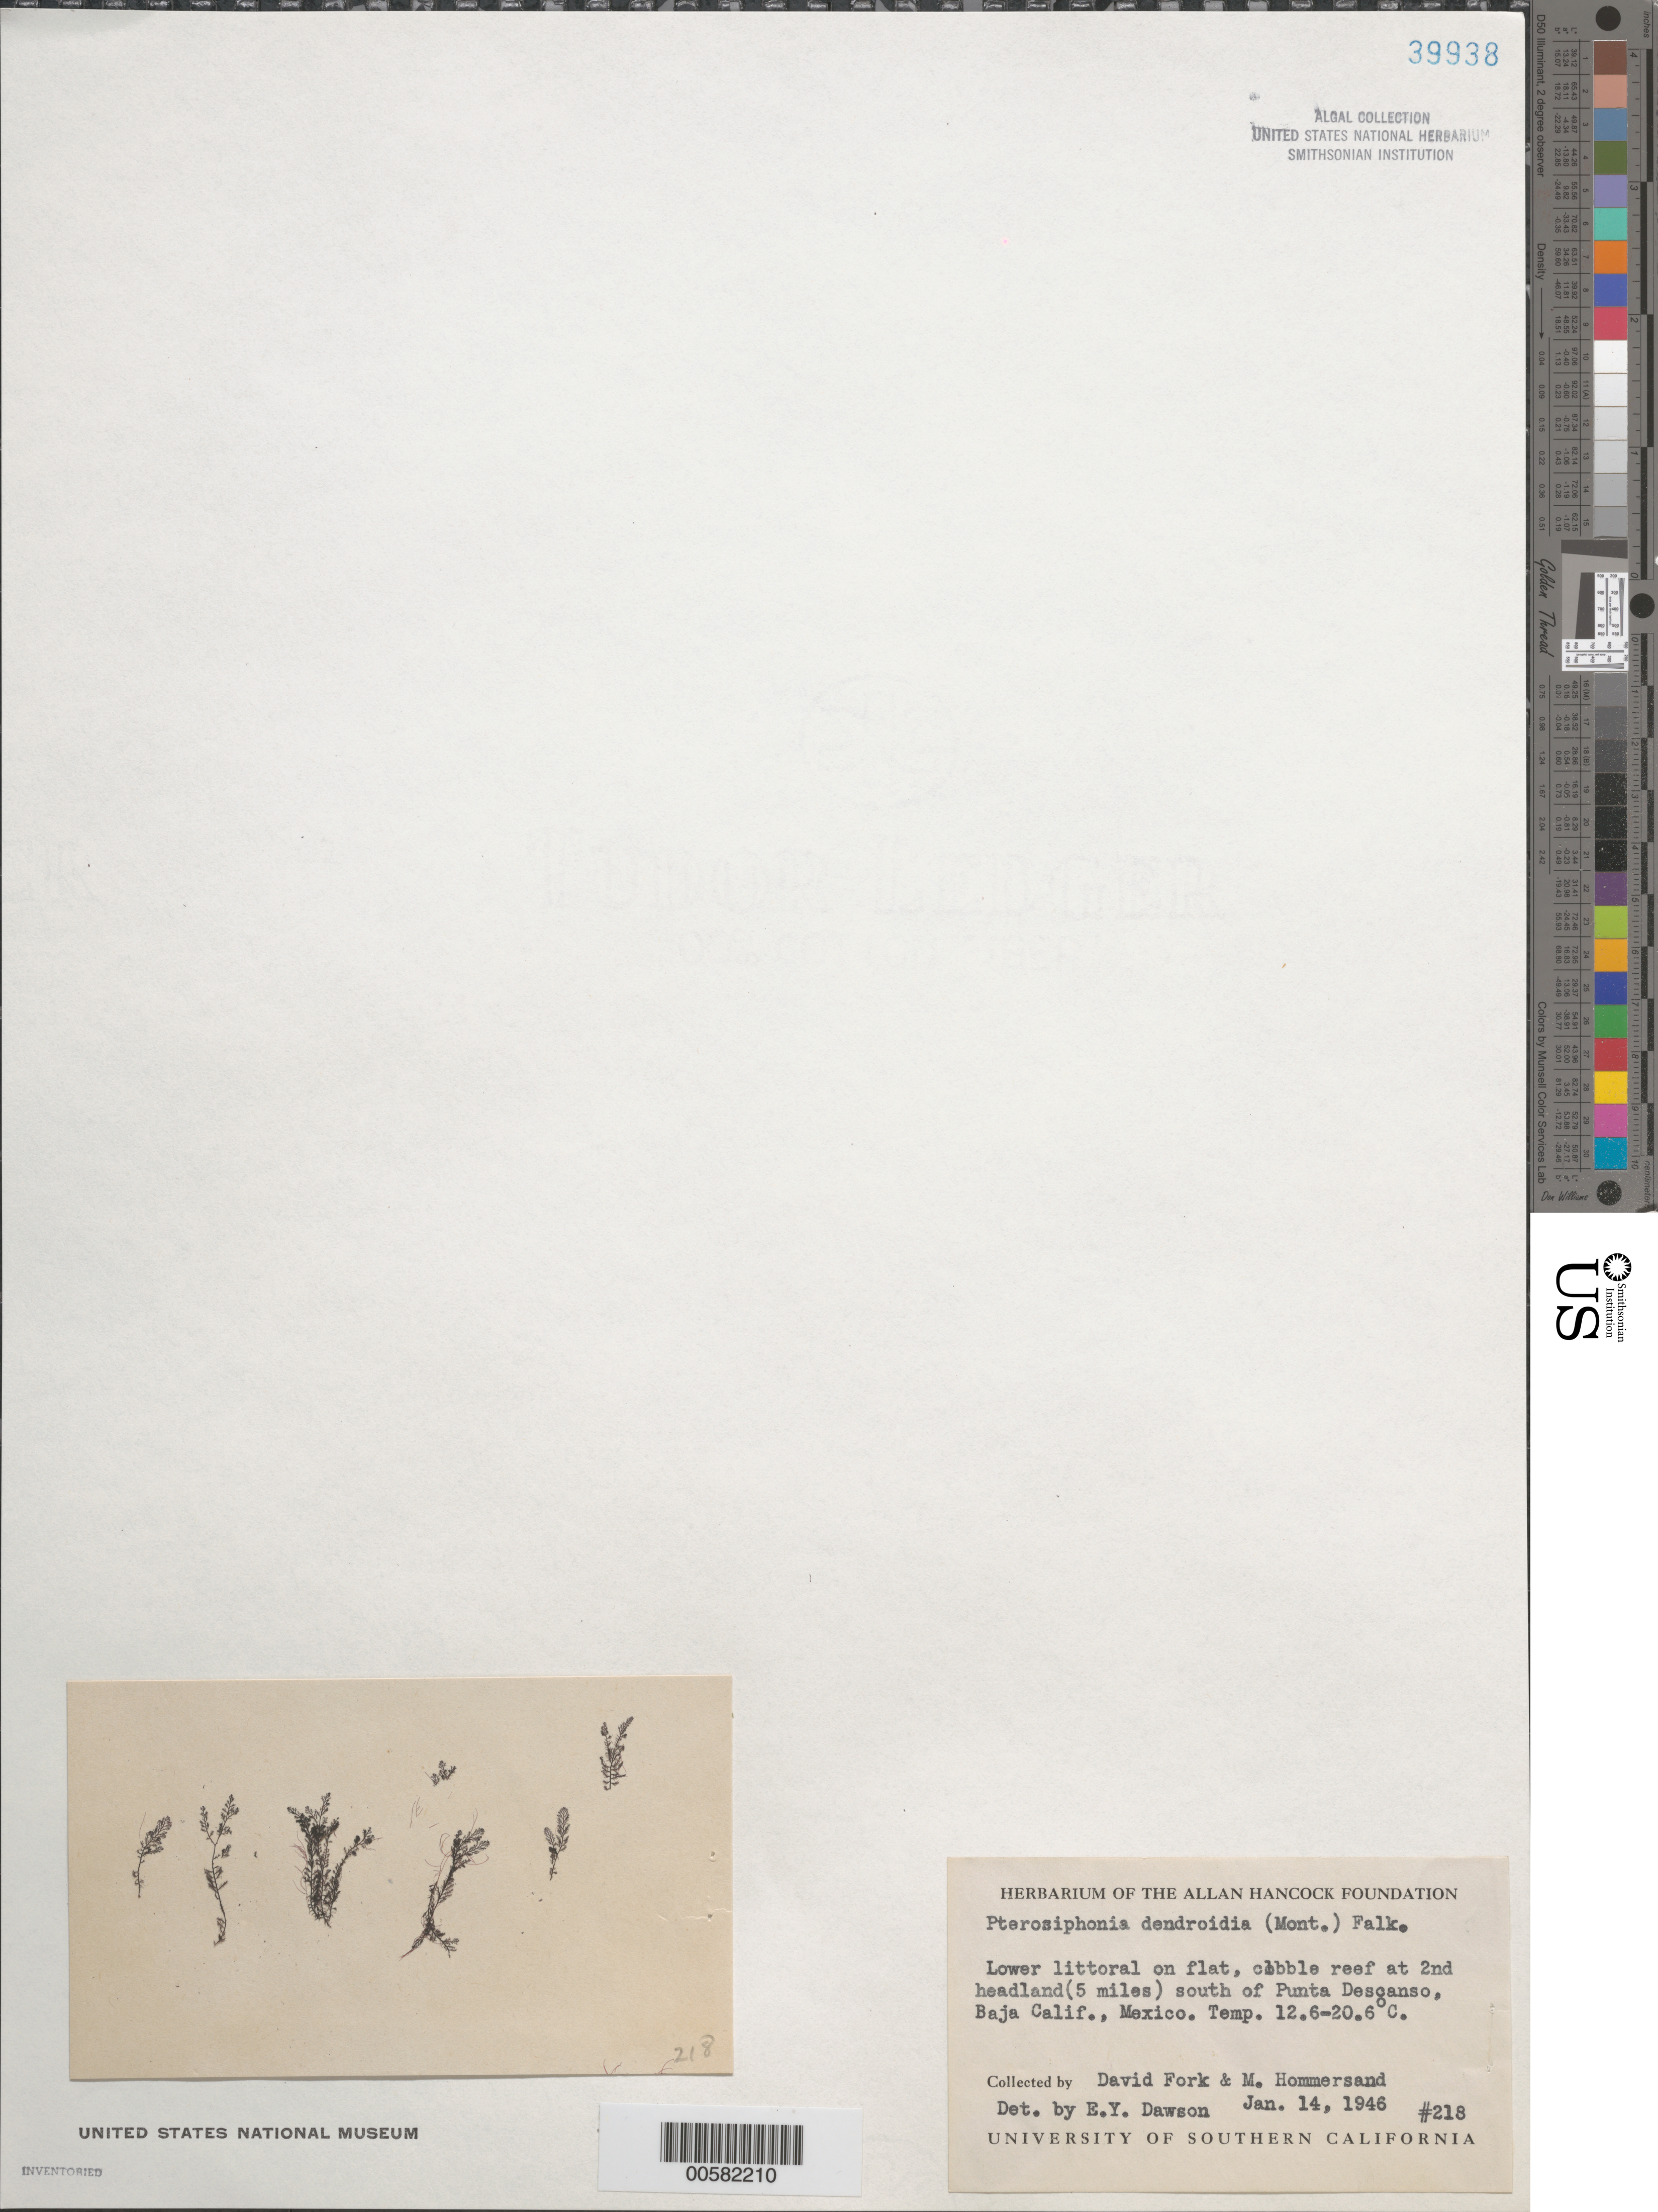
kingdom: Plantae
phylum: Rhodophyta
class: Florideophyceae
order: Ceramiales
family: Rhodomelaceae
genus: Symphyocladiella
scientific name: Symphyocladiella dendroidea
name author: (Montagne) Bustamante et al.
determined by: Algae name updating Project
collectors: D. Fork & M. H. Hommersand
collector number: EYD 218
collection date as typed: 14 Jan 1946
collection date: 1946-01-14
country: Mexico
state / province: Baja California Norte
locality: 2nd headland (5 miles) south of Punta Descanso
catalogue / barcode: US 39938